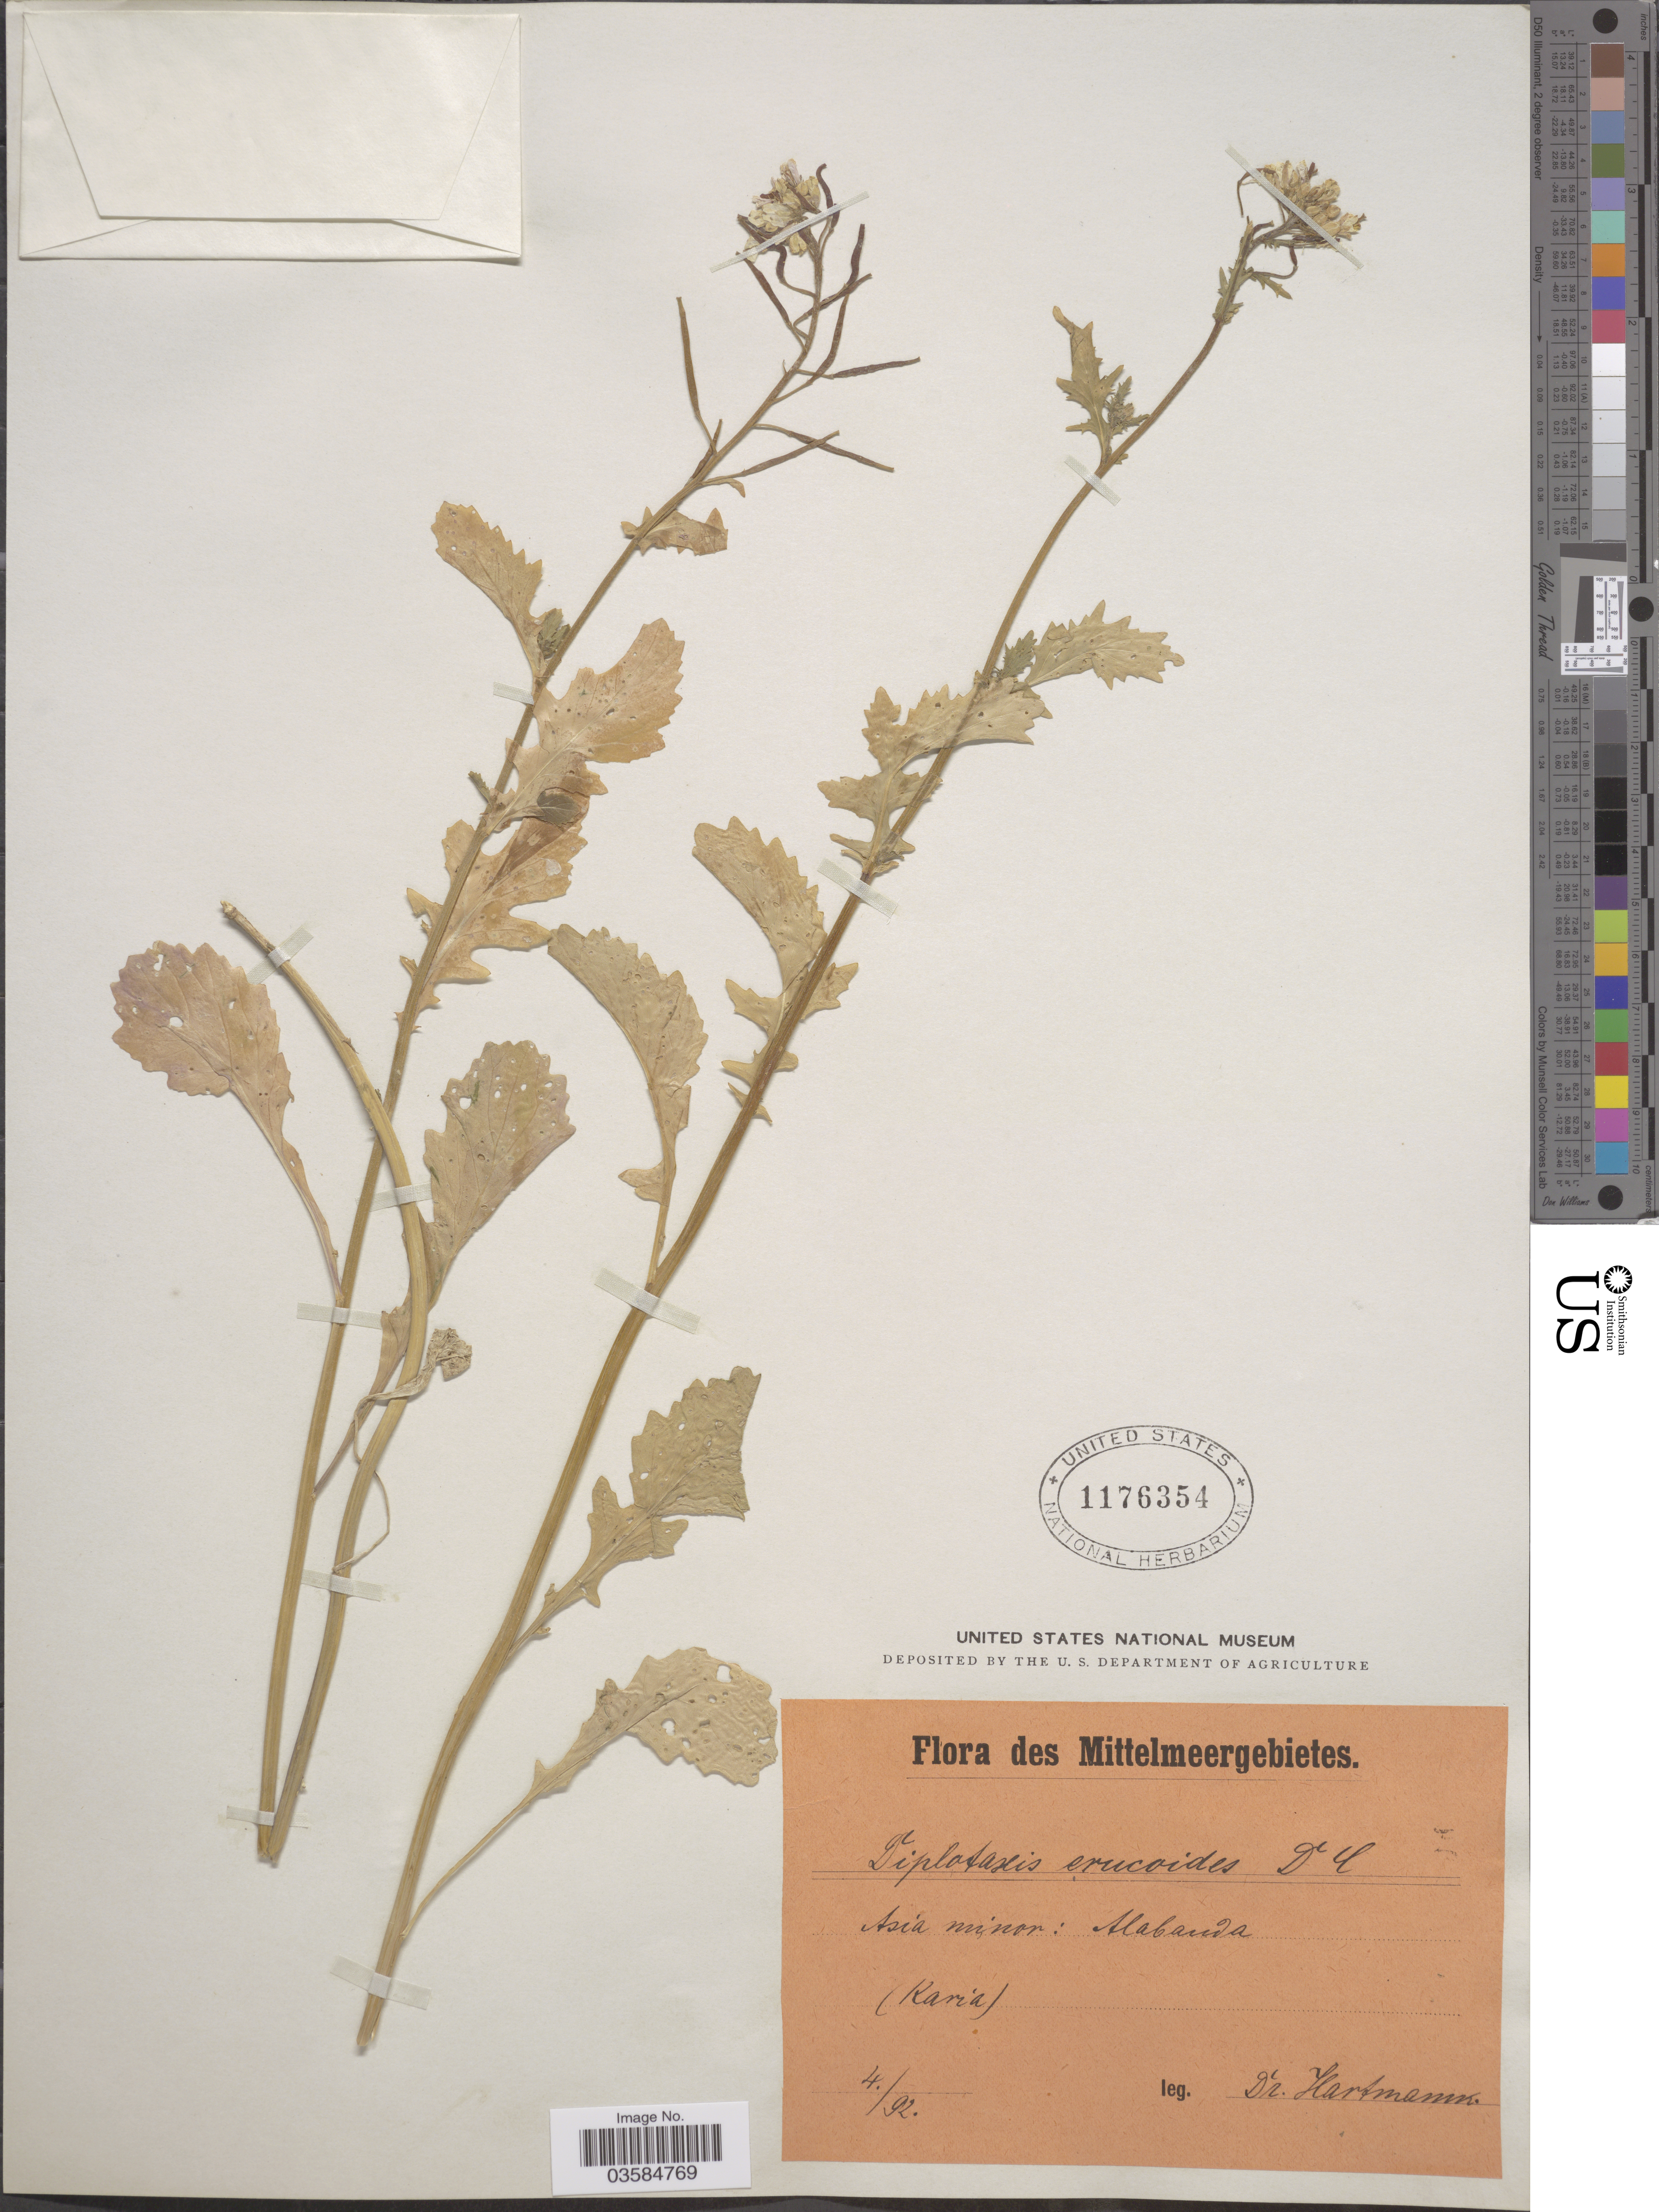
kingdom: Plantae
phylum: Tracheophyta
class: Magnoliopsida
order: Brassicales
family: Brassicaceae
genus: Diplotaxis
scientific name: Diplotaxis erucoides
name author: (L.) DC.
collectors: -. Hartmann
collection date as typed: Transcribed d/m/y: /4/92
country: Turkey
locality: Mittelmeergebietes. Asia minor: Alabanda. (Karia).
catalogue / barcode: US 1176354